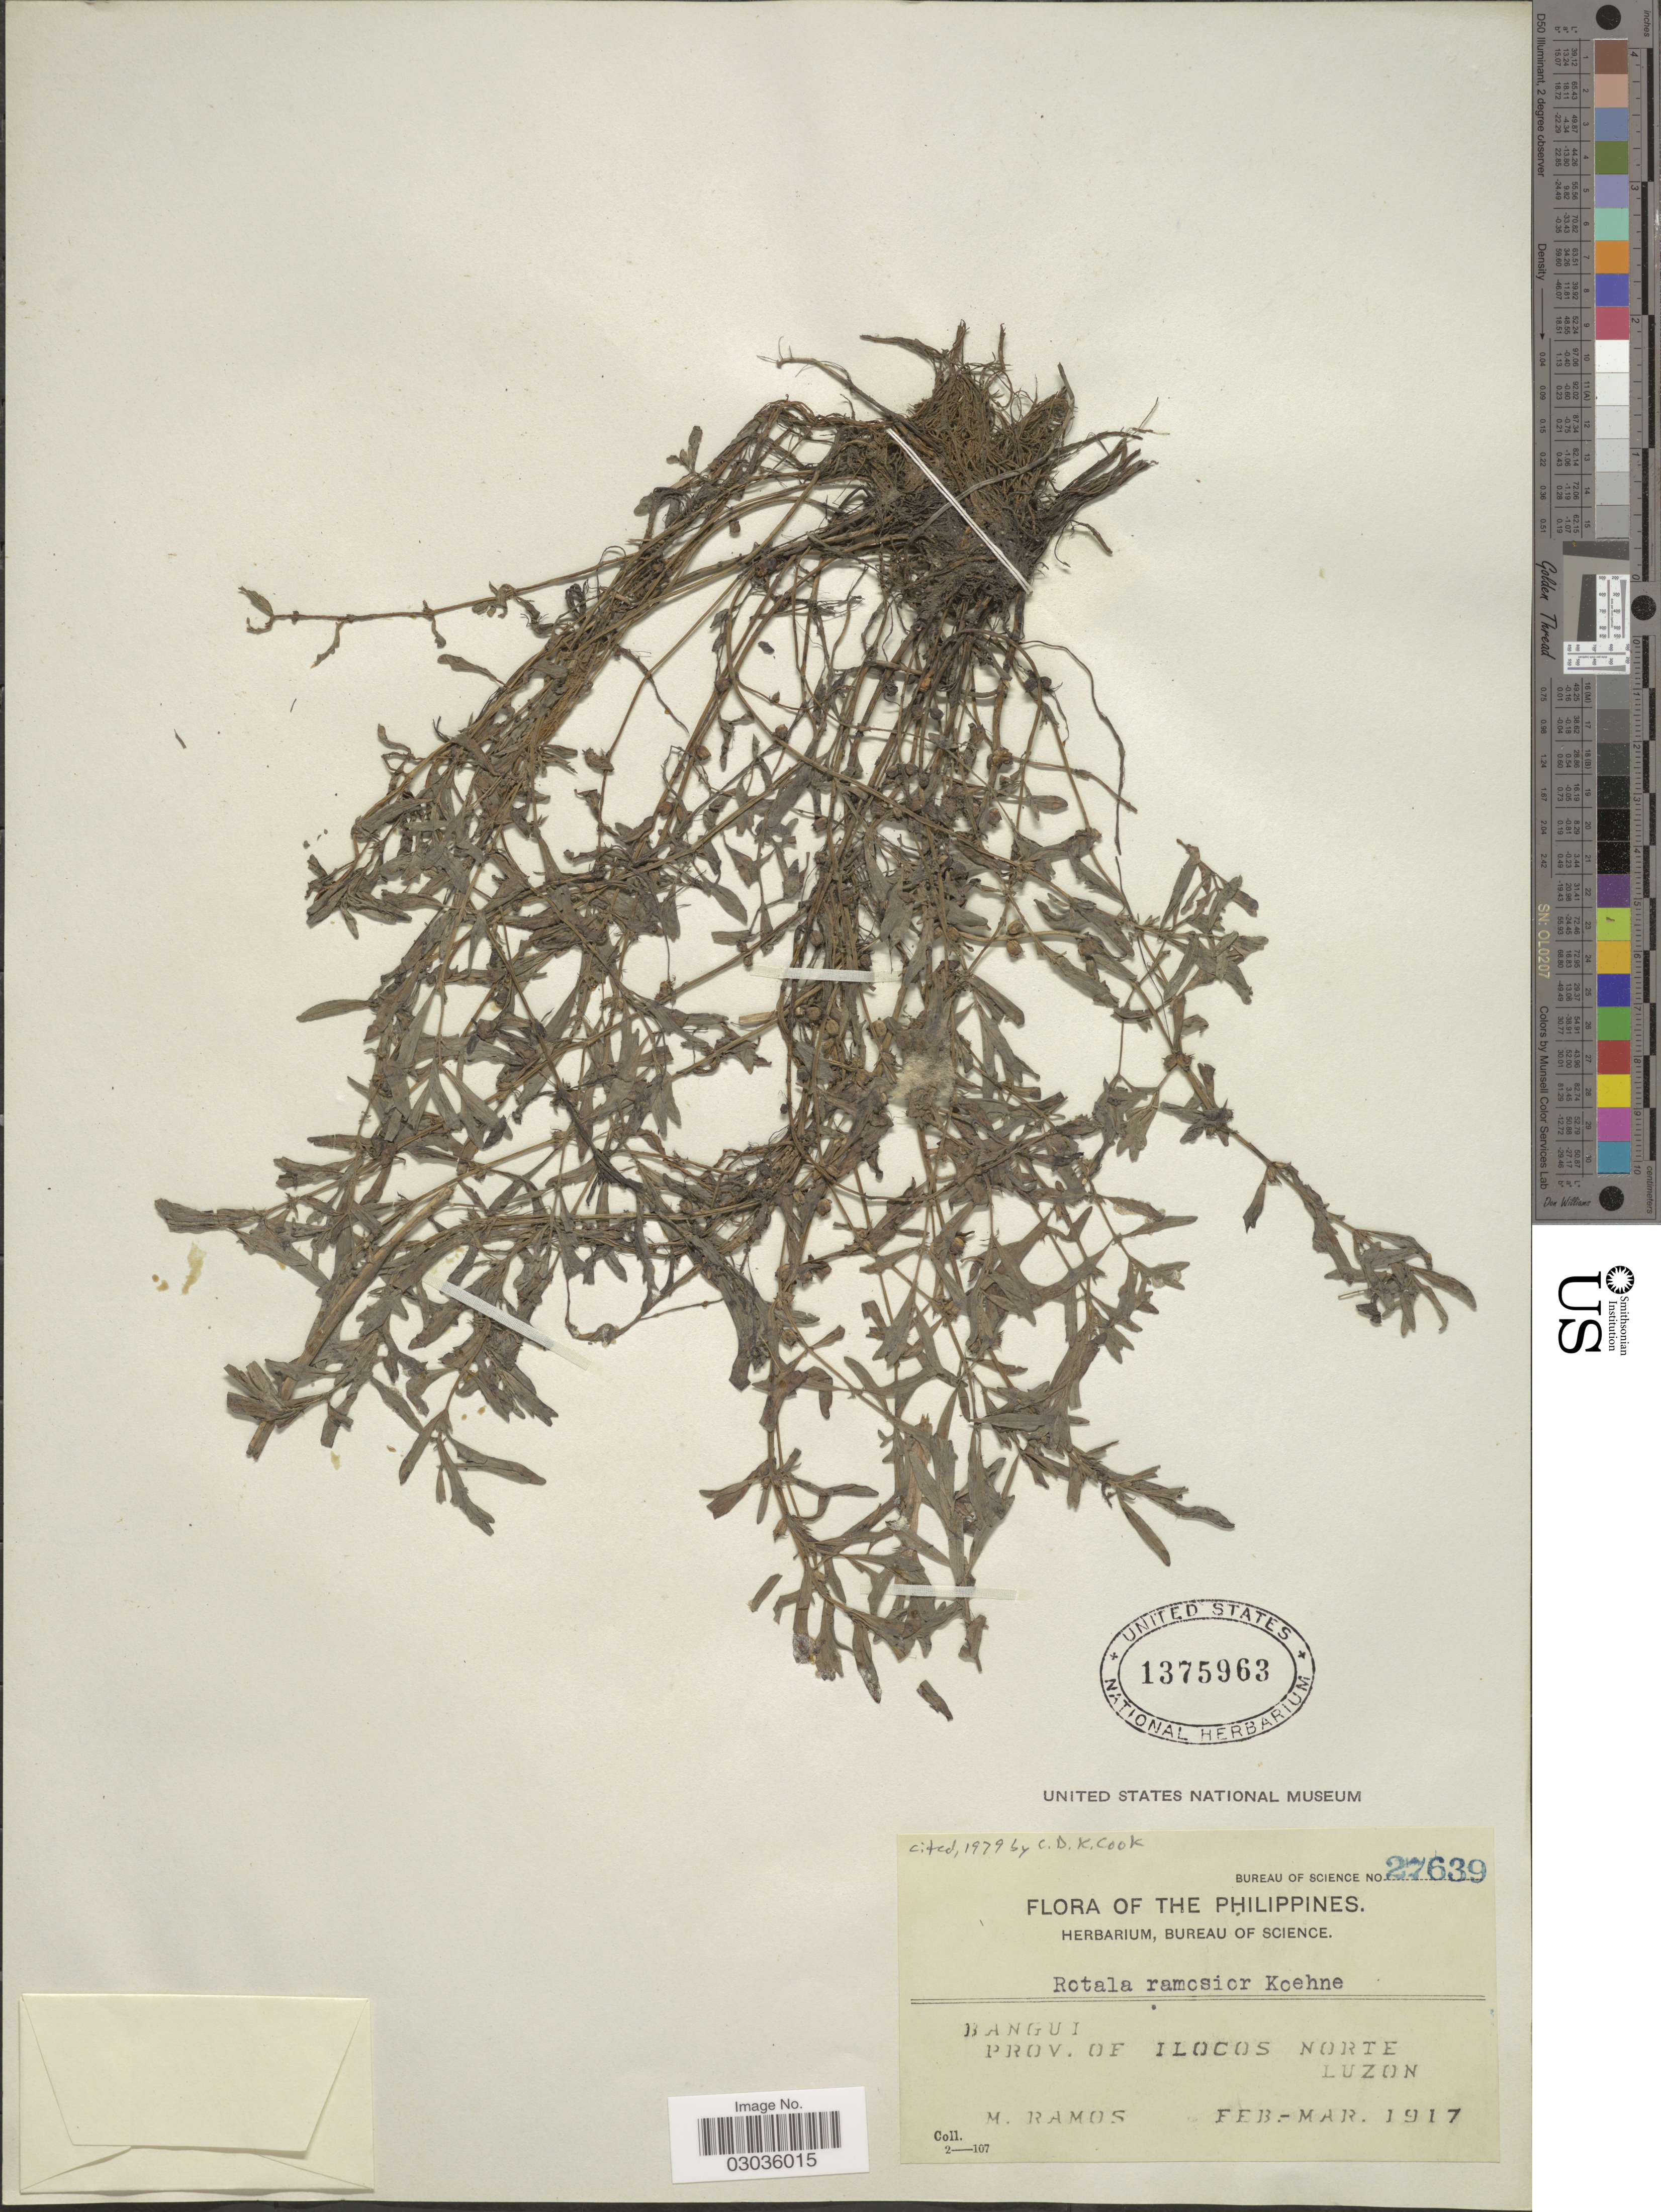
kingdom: Plantae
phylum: Tracheophyta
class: Magnoliopsida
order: Myrtales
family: Lythraceae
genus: Rotala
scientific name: Rotala ramosior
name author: (L.) Koehne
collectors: M. Ramos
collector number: Bureau of Science 27639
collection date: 1917-02/1917-03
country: Philippines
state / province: Ilocos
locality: Bangui, Prov. of Ilocos Norte, Luzon.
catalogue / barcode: US 1375963